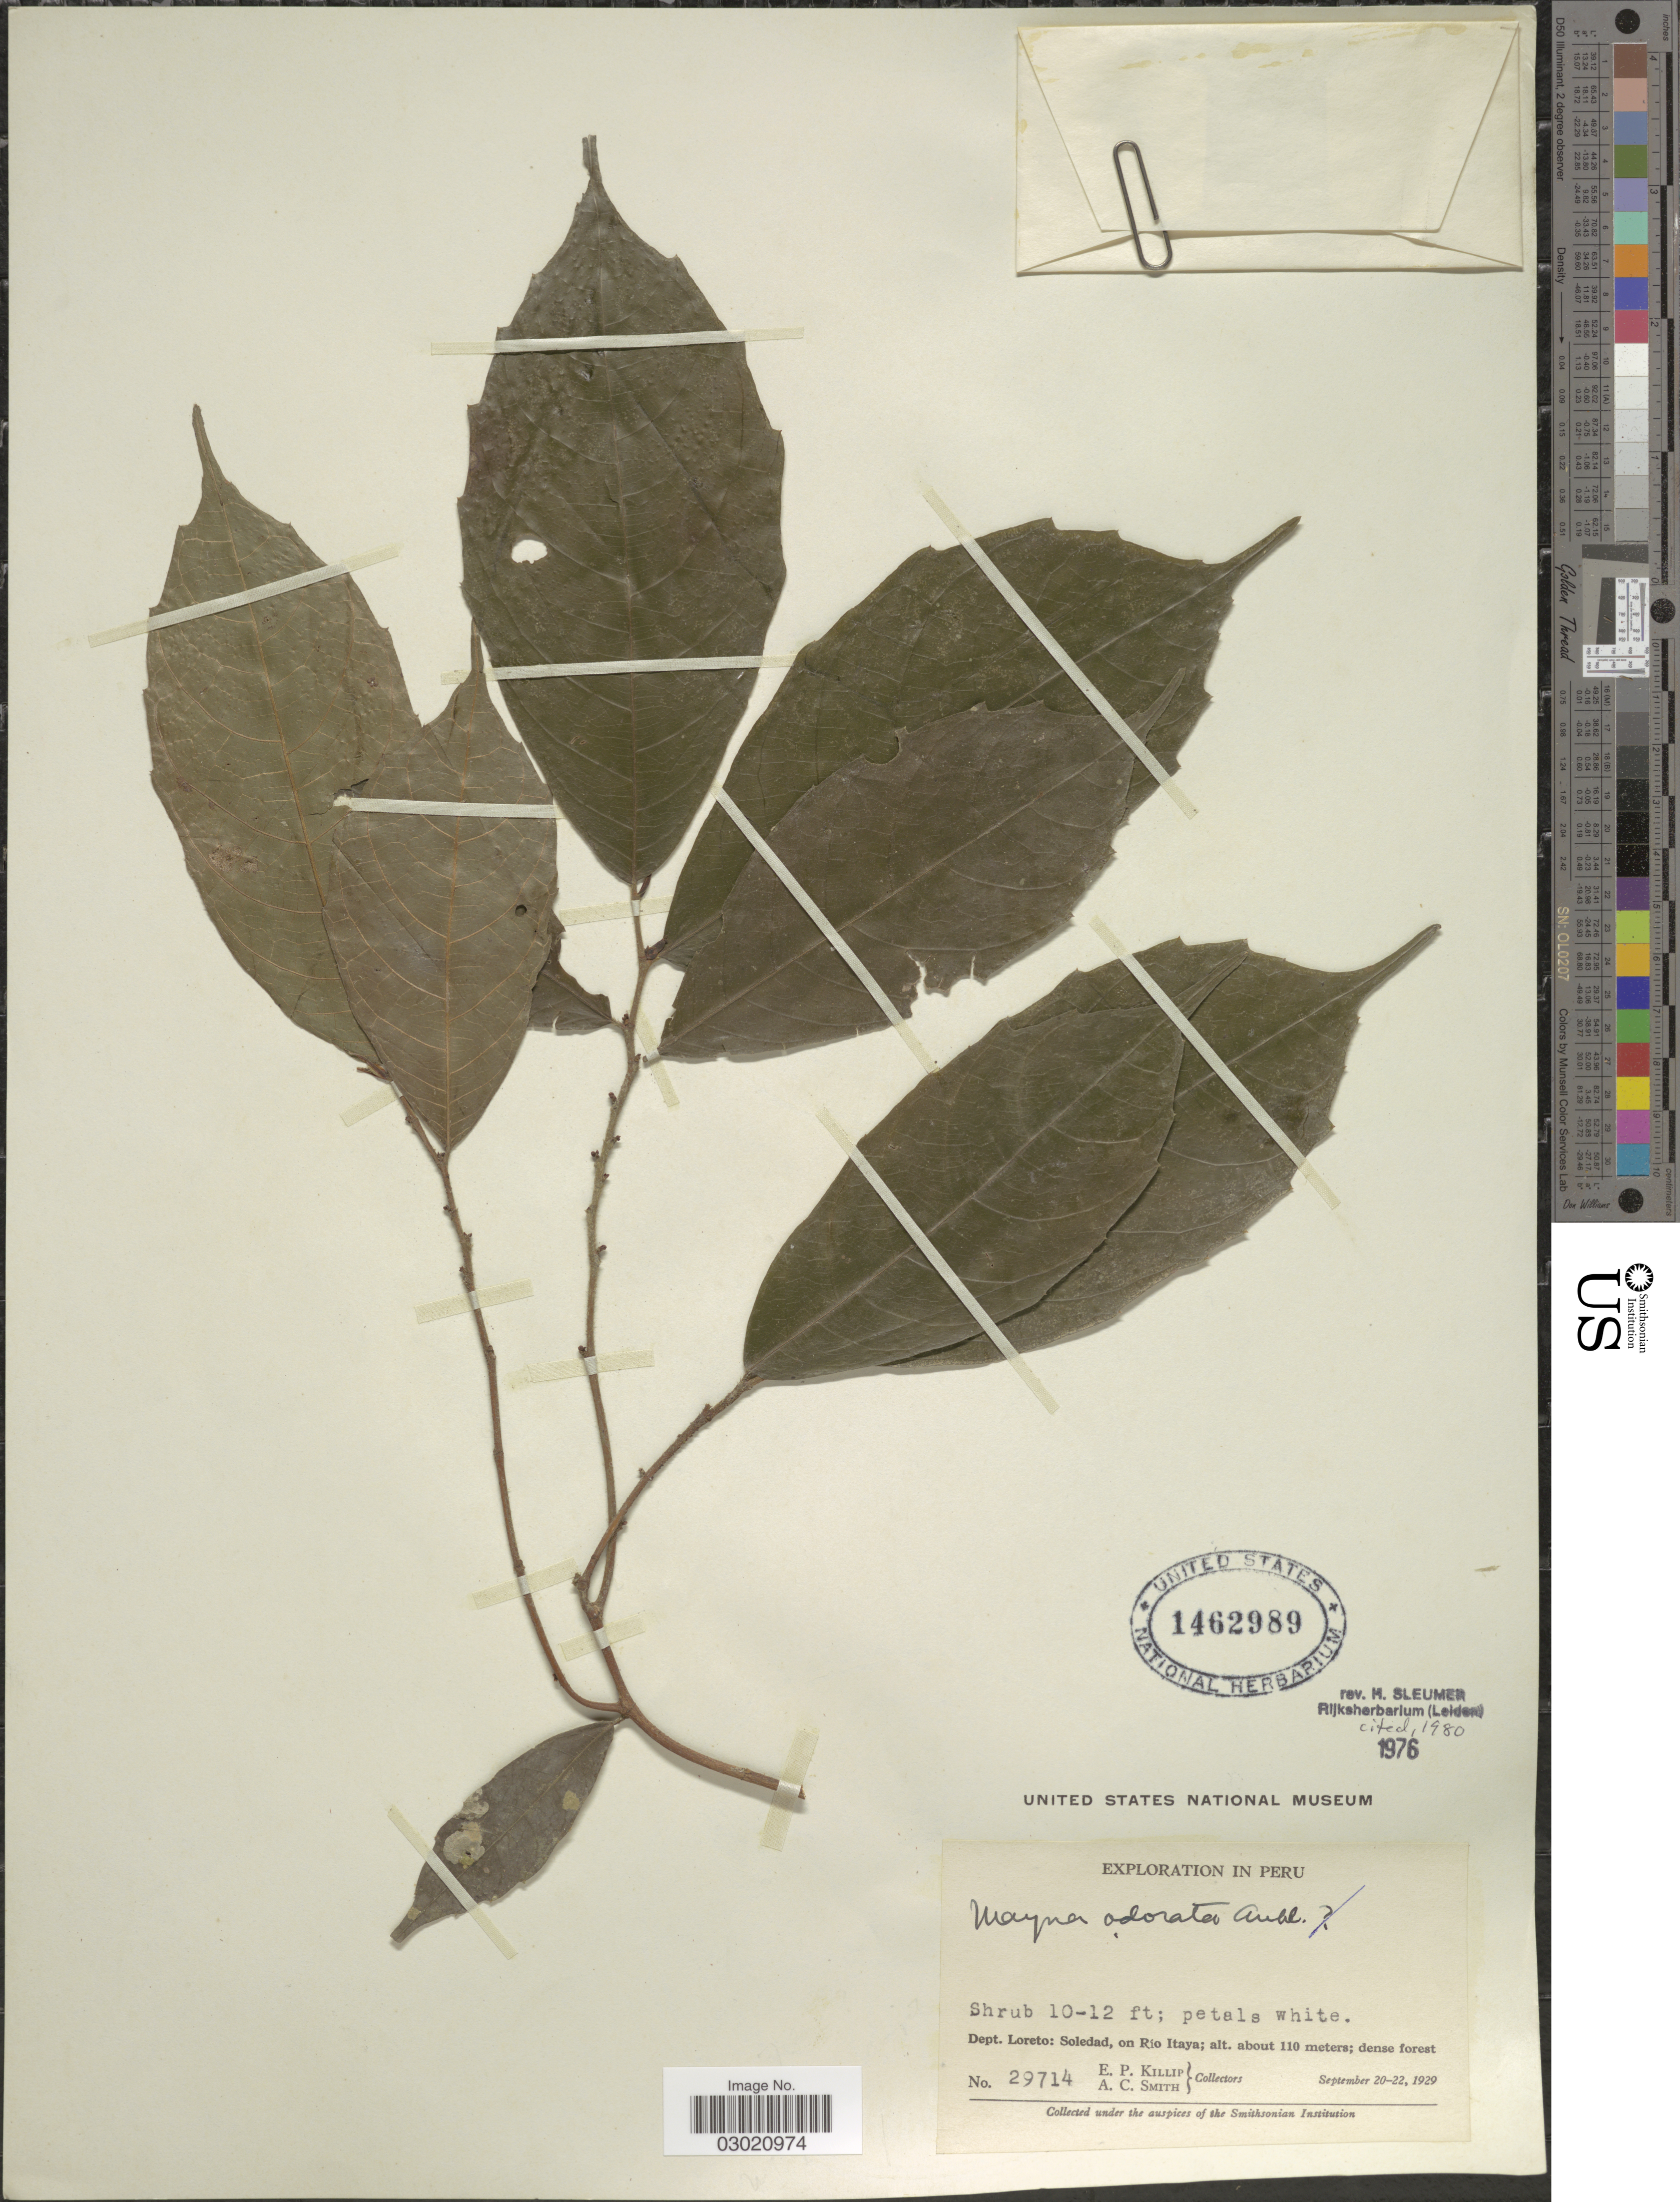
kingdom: Plantae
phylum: Tracheophyta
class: Magnoliopsida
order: Malpighiales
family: Achariaceae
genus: Mayna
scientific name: Mayna odorata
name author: Aubl.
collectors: E. P. Killip & A. C. Smith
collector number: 29714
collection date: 1929-09-20/1929-09-22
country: Peru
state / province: Loreto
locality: Dept. Loreto: Soledad, on Río Itaya.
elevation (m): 110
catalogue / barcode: US 1462989